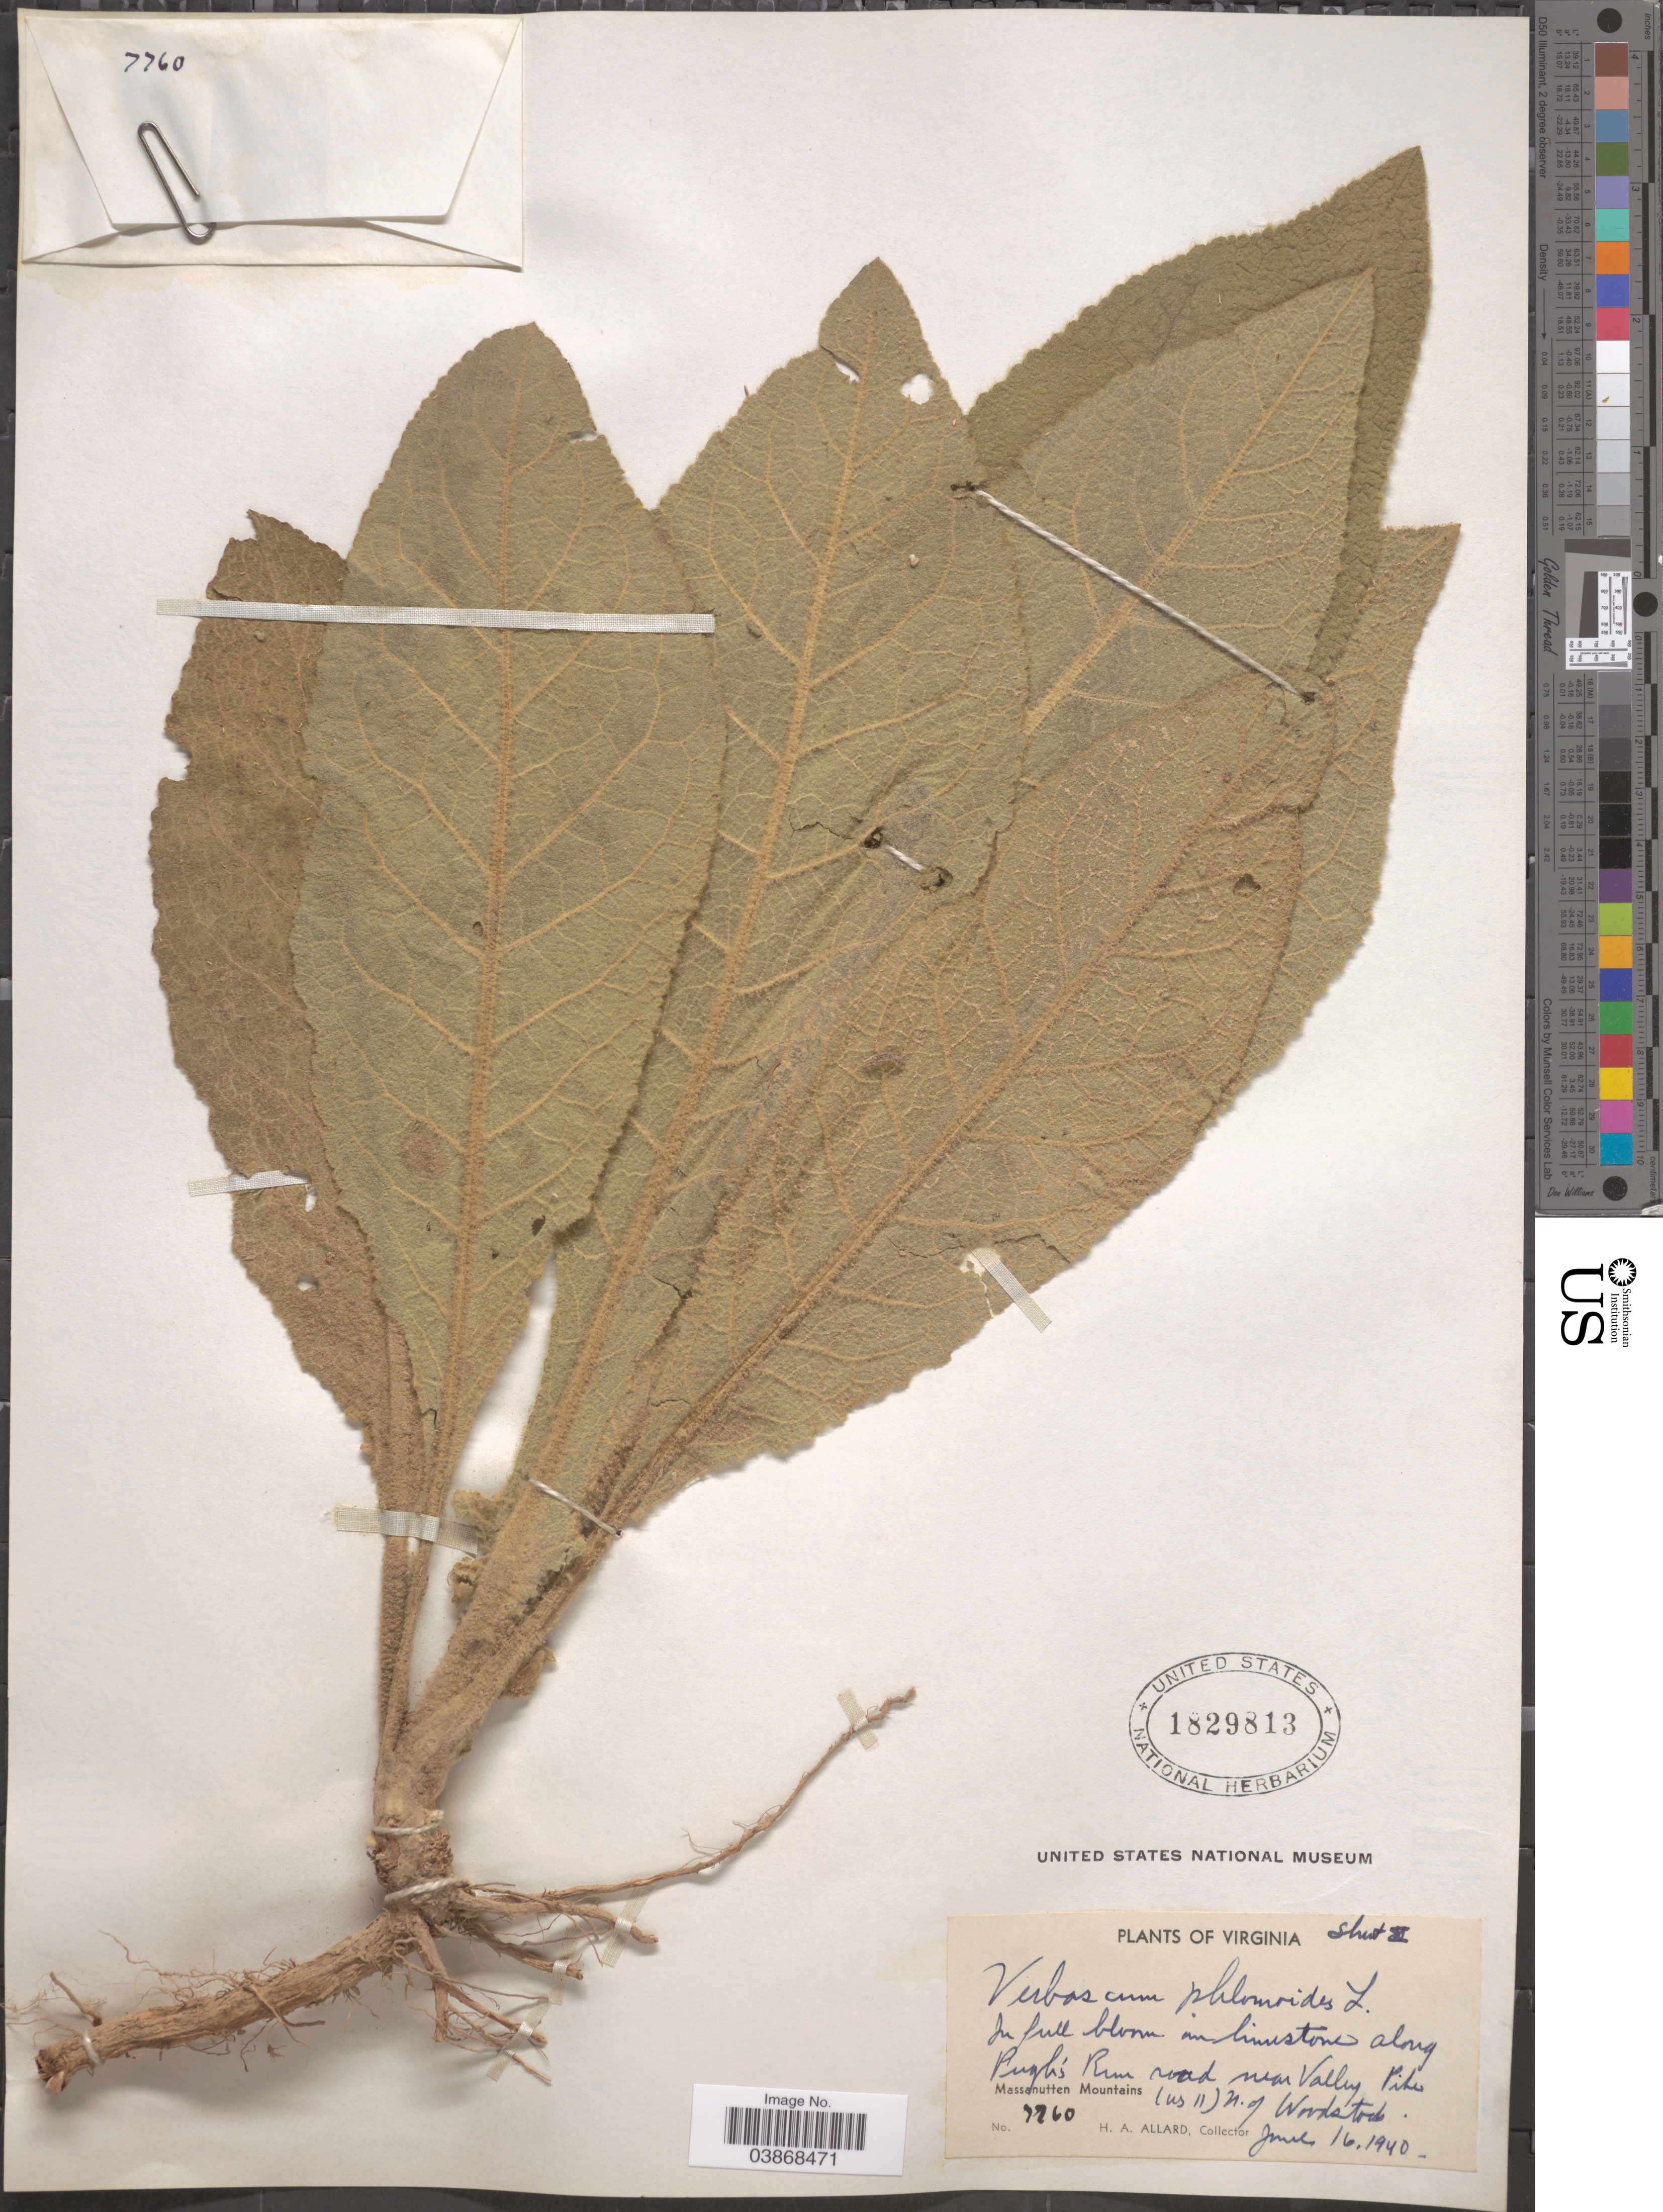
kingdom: Plantae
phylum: Tracheophyta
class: Magnoliopsida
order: Lamiales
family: Scrophulariaceae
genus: Verbascum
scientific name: Verbascum phlomoides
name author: L.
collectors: H. A. Allard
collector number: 7760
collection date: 1940-06-16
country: United States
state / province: Virginia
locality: In limestone along Pugh's River road near Valley Pike n. of Woodstock. Massanutten Mountains (us II).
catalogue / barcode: US 1829813